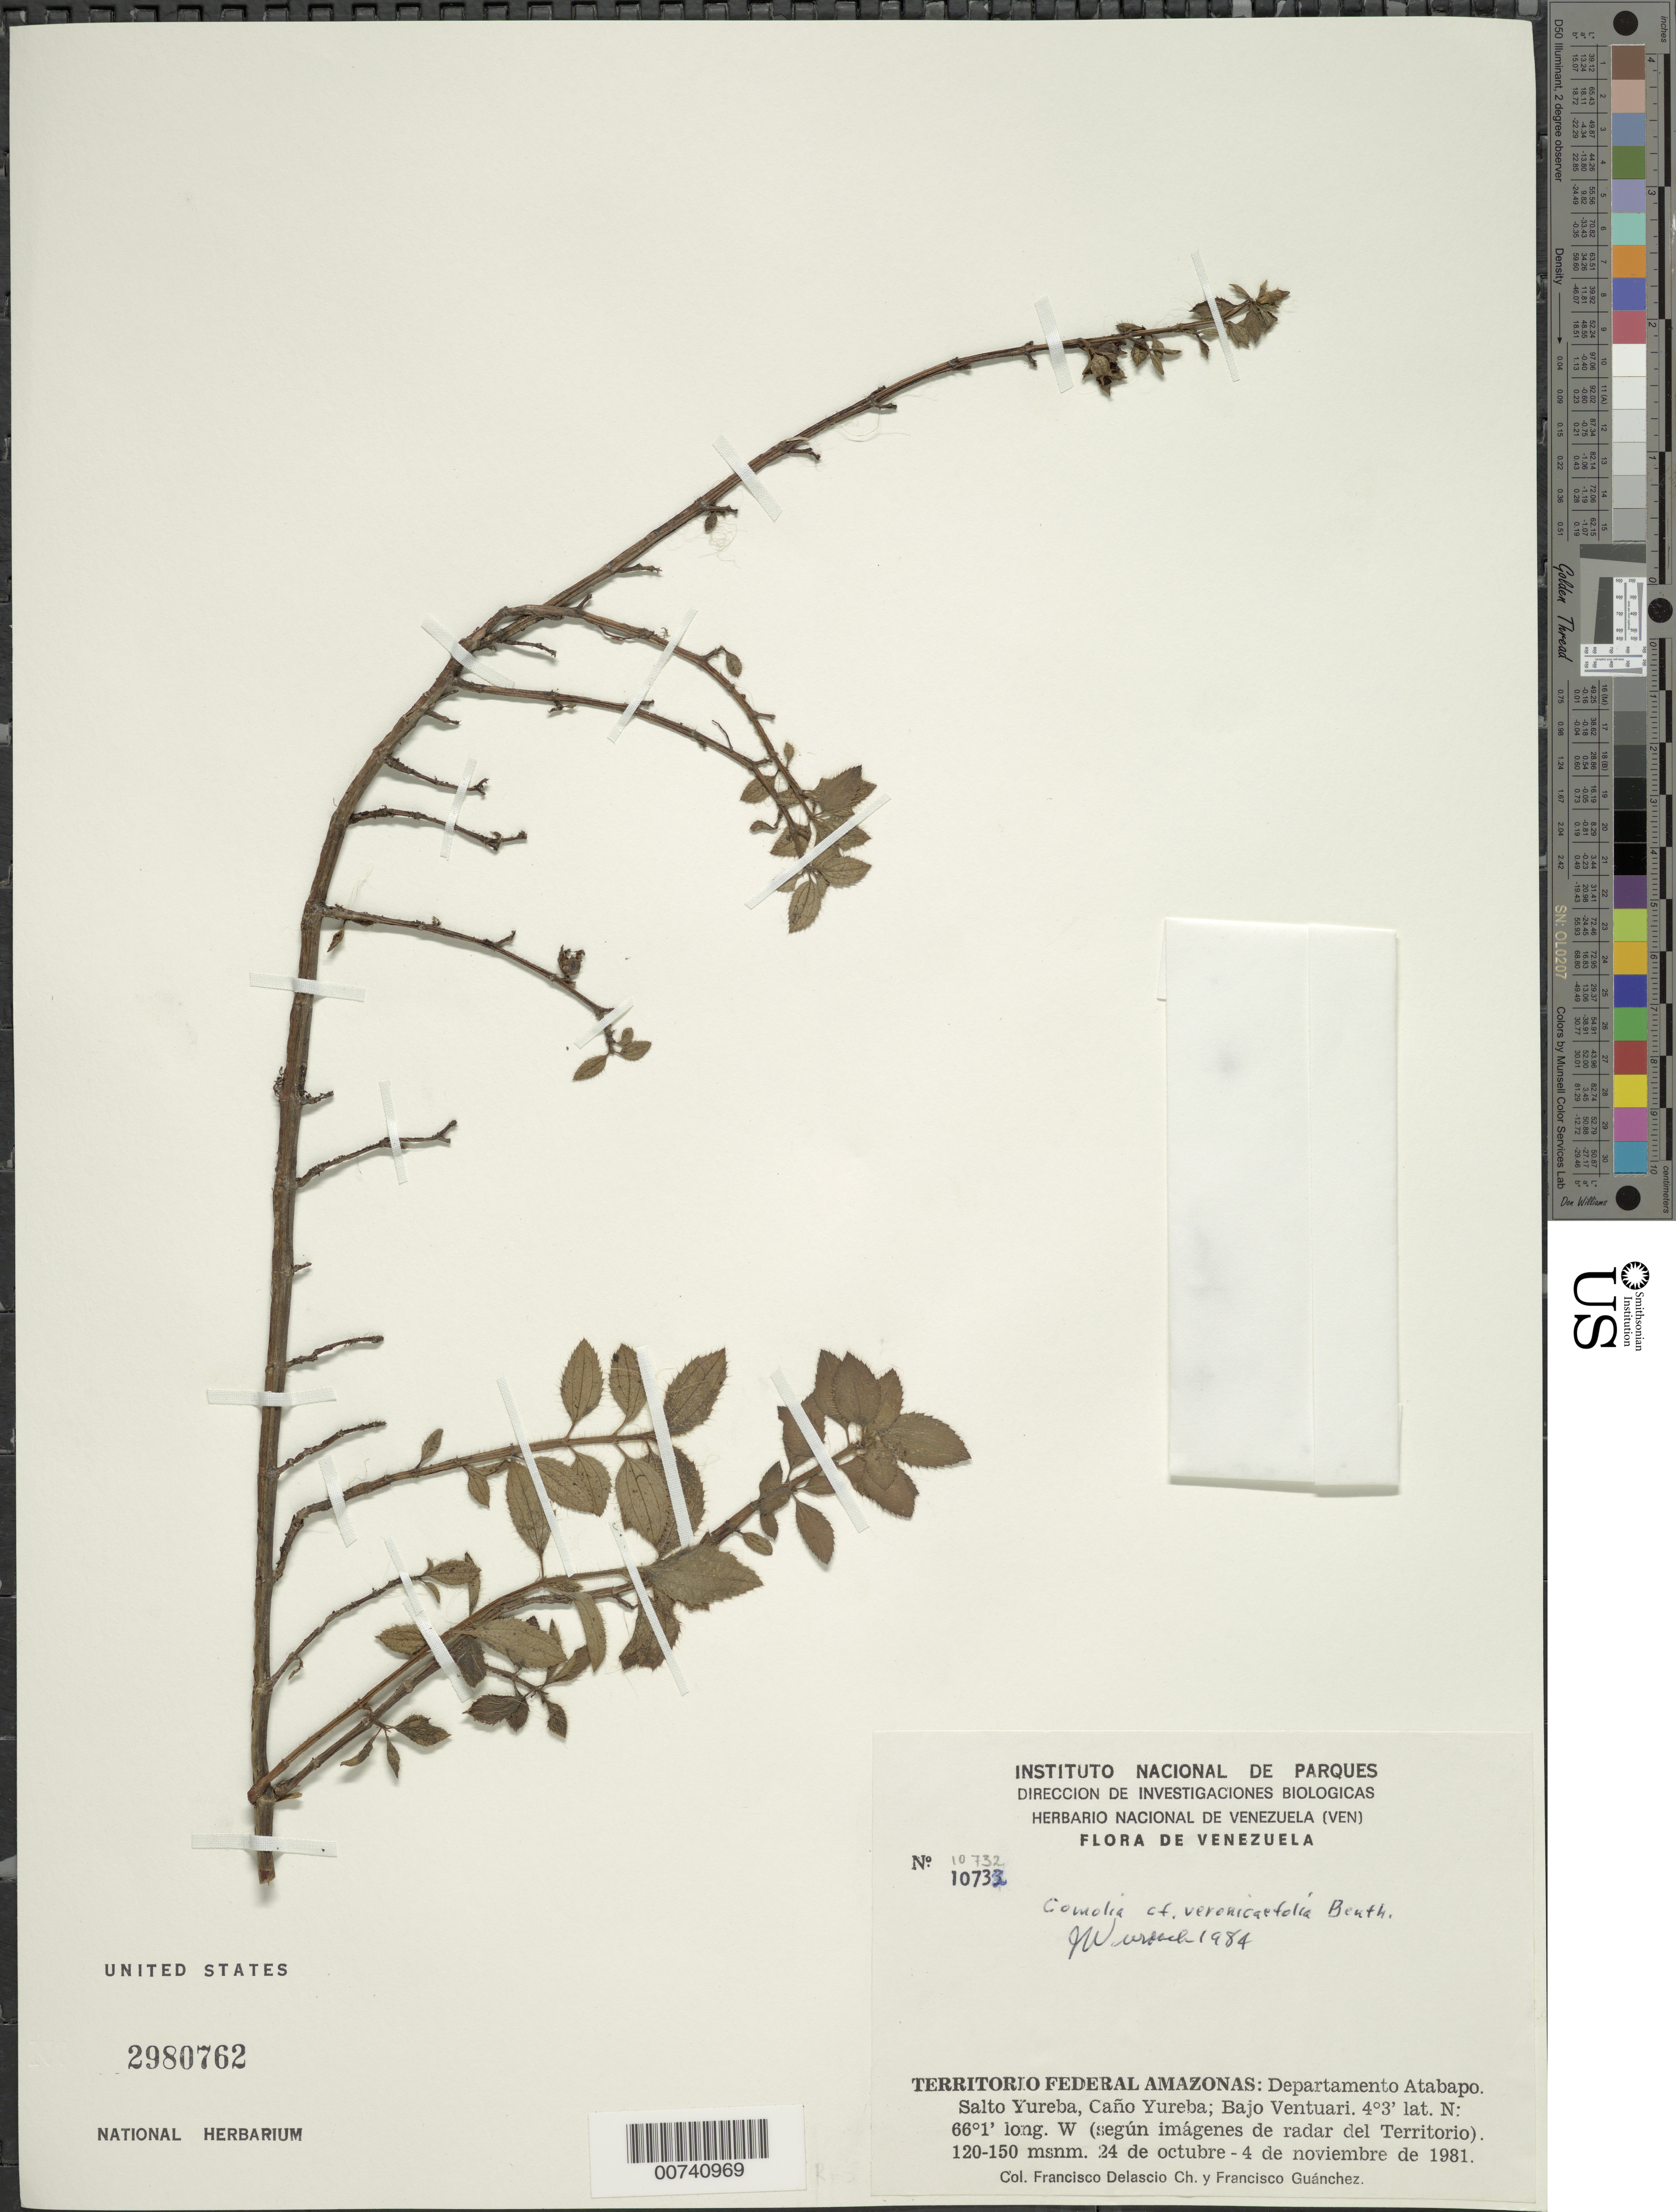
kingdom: Plantae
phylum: Tracheophyta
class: Magnoliopsida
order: Myrtales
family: Melastomataceae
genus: Comolia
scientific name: Comolia villosa var. glabrior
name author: Cogn.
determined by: Nunes da Silva, Diego, (RB), Jardim Botanico do Rio de Janeiro - Herbario (BRAZIL)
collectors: F. Delascio C. & F. Guánchez M.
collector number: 10732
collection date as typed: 24-Oct-81 to 4-Nov-81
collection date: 1981-10-24/1981-11-04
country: Venezuela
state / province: Amazonas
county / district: Atabapo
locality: Salto Yureba, Caño Yureba, Bajo Ventuari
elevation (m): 120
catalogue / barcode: US 2980762